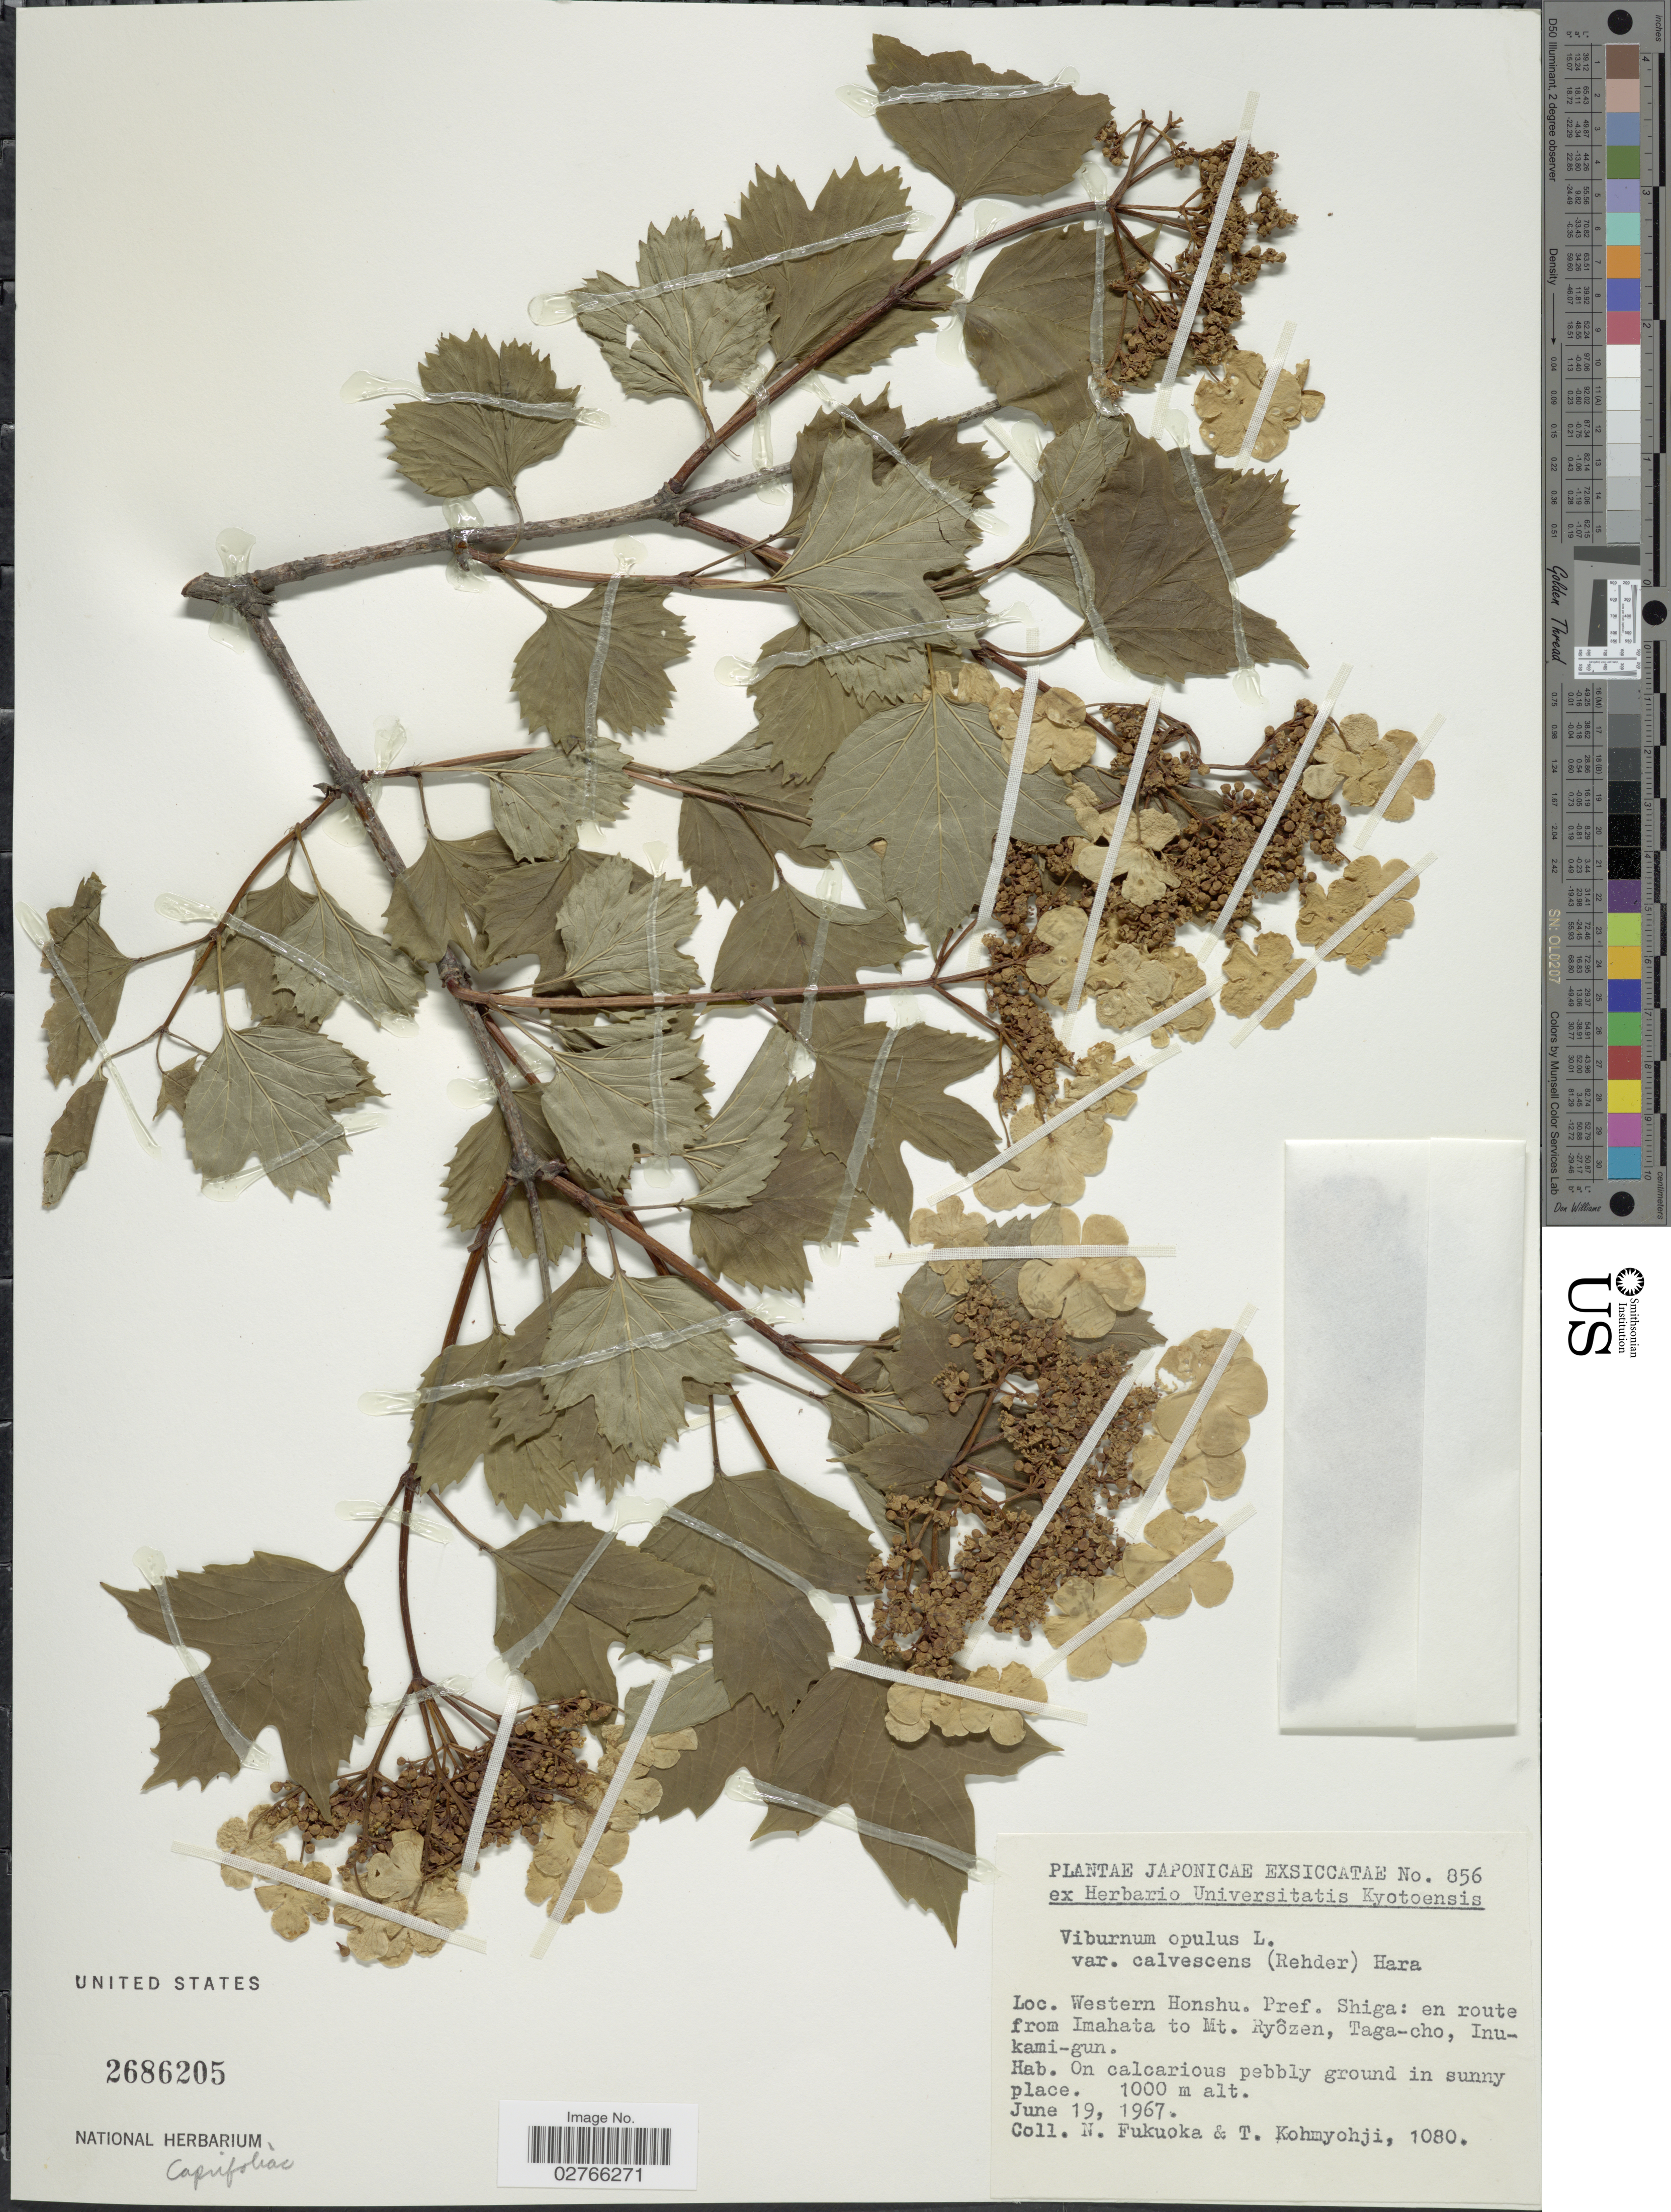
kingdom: Plantae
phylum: Tracheophyta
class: Magnoliopsida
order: Dipsacales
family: Viburnaceae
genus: Viburnum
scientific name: Viburnum opulus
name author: L.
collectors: N. Fukuoka & T. Kohmyohji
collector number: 1080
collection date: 1967-06-19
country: Japan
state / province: Siga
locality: Western Honshu. Pref. Shiga: en route from Imahata to Mt. Ryôzen, Taga-cho, Inukami-gun.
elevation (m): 1000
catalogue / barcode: US 2686205